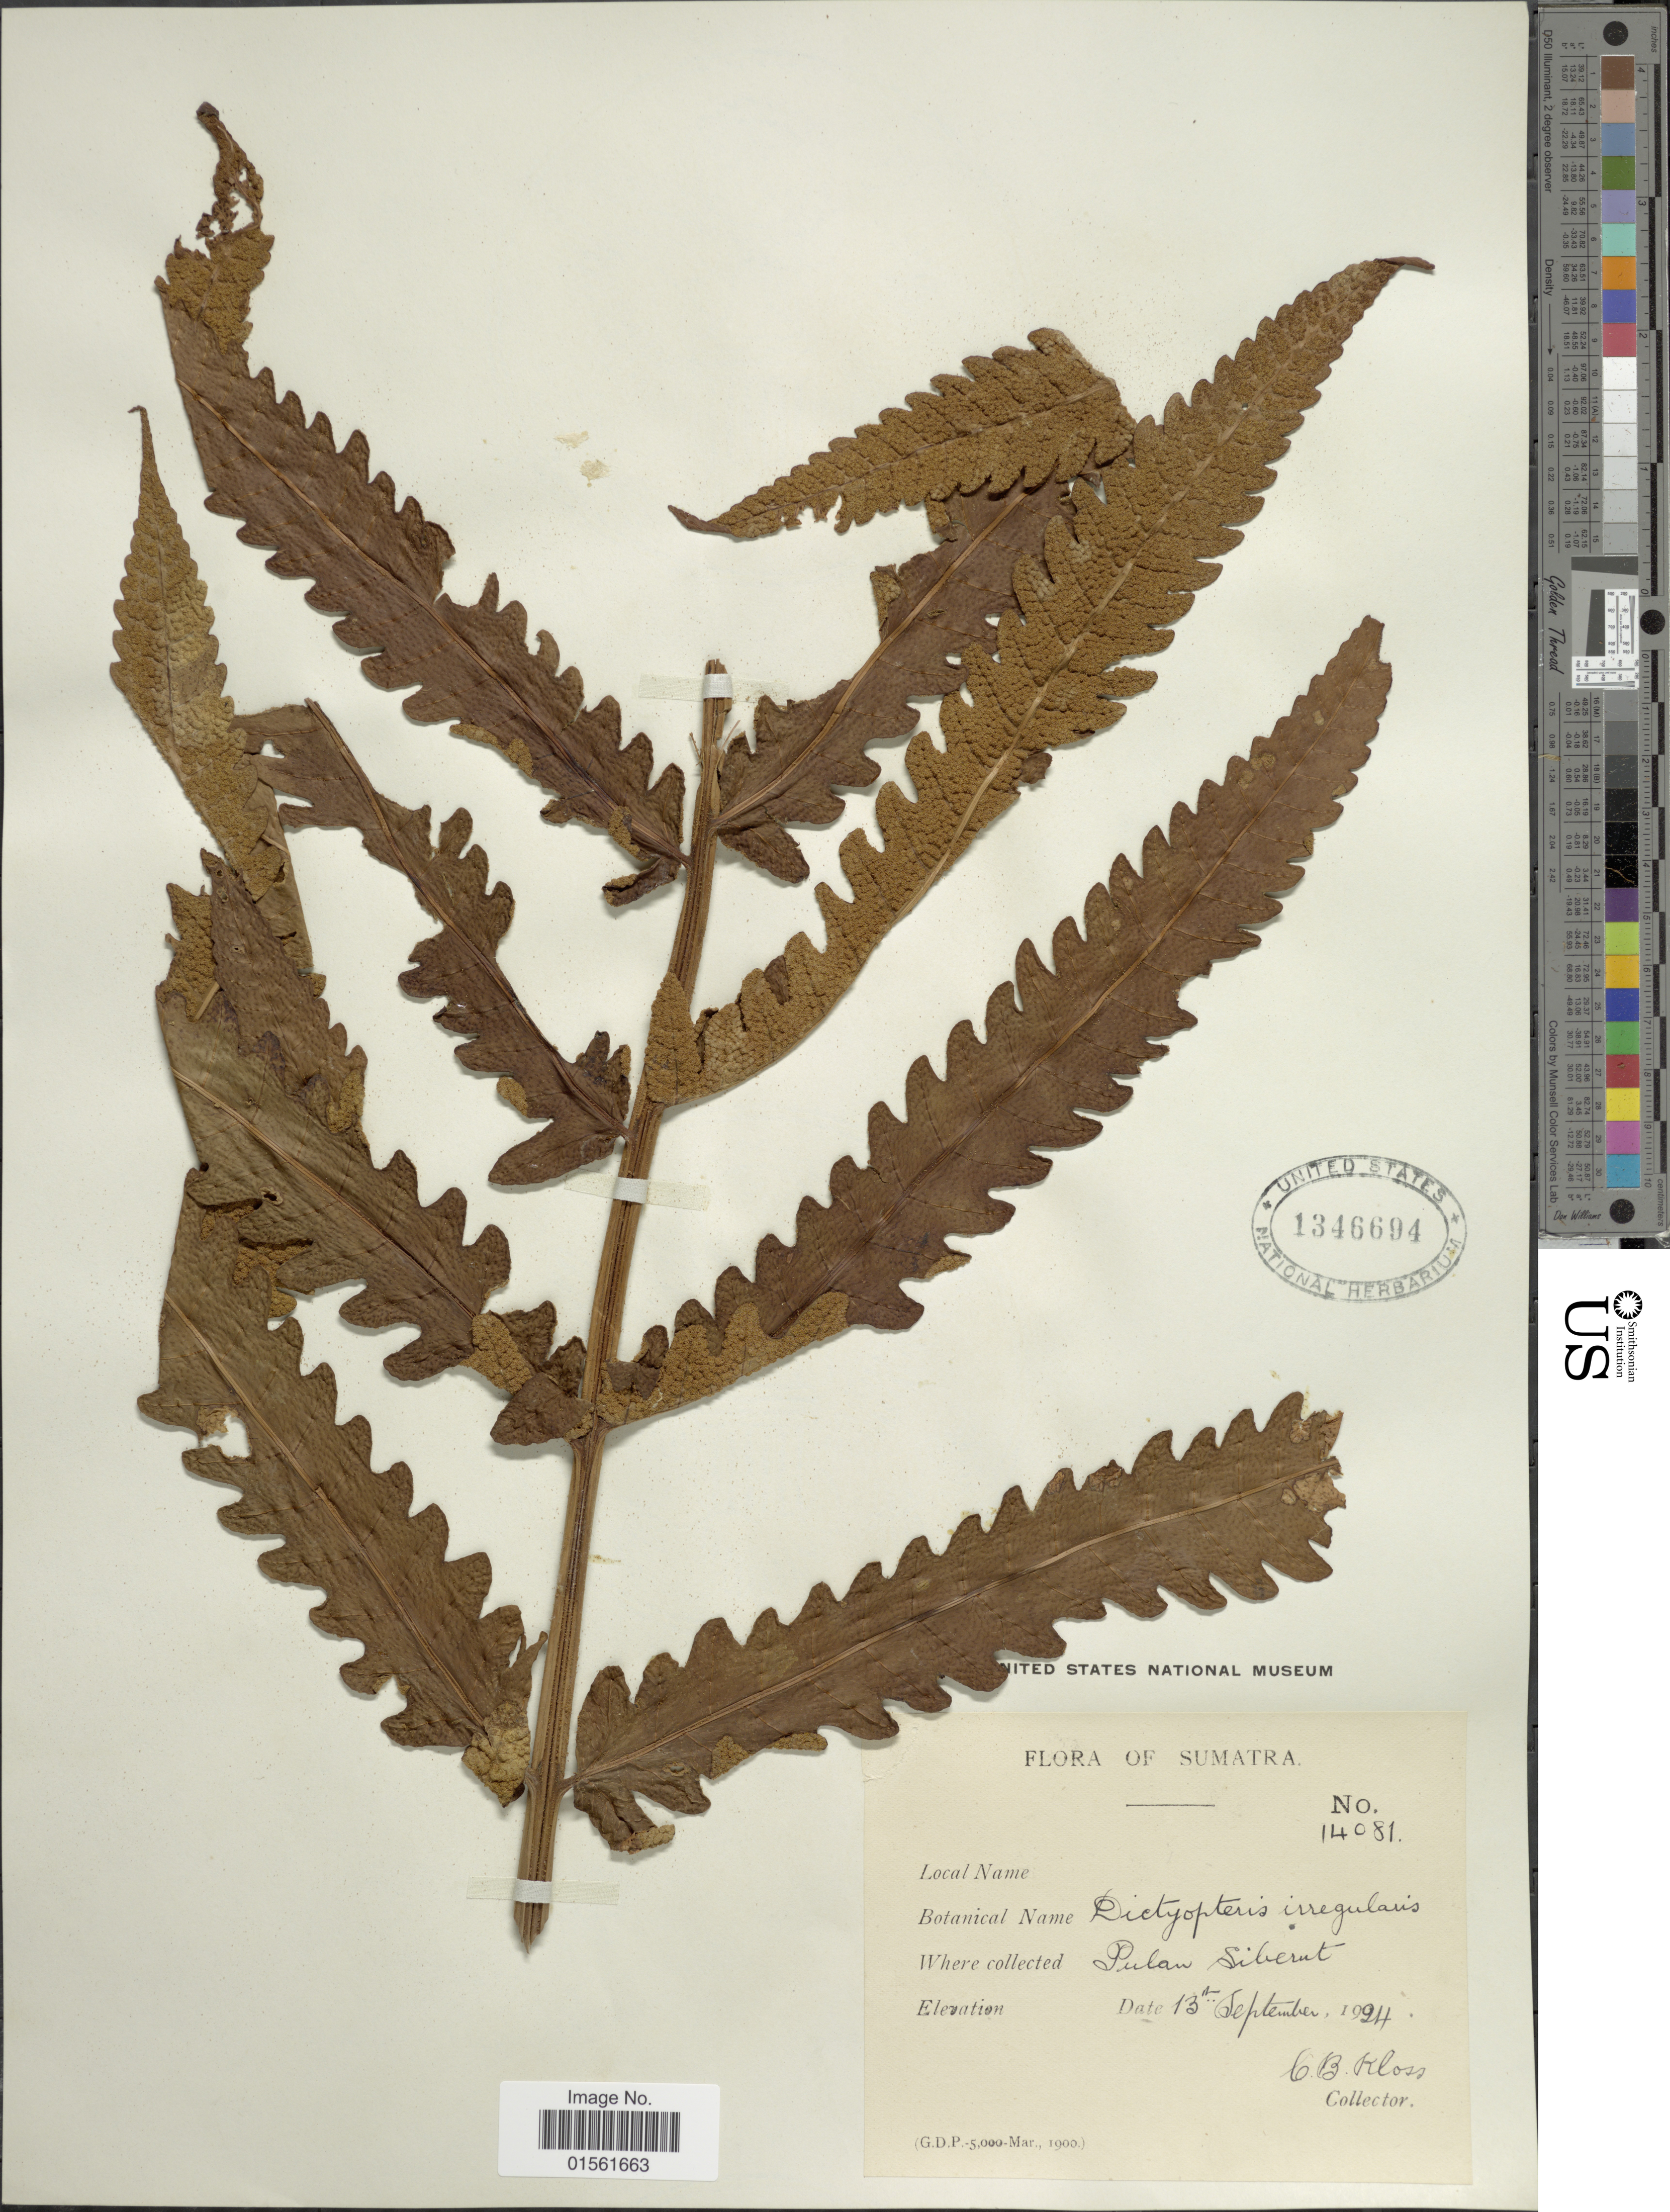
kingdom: Plantae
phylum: Tracheophyta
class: Polypodiopsida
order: Polypodiales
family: Dryopteridaceae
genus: Pleocnemia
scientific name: Pleocnemia irregularis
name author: (C. Presl) Holttum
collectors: C. Kloss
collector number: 14081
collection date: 1924-09-13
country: Indonesia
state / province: Sumatra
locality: Sumatra. Pulan Siberut.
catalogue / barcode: US 1346694